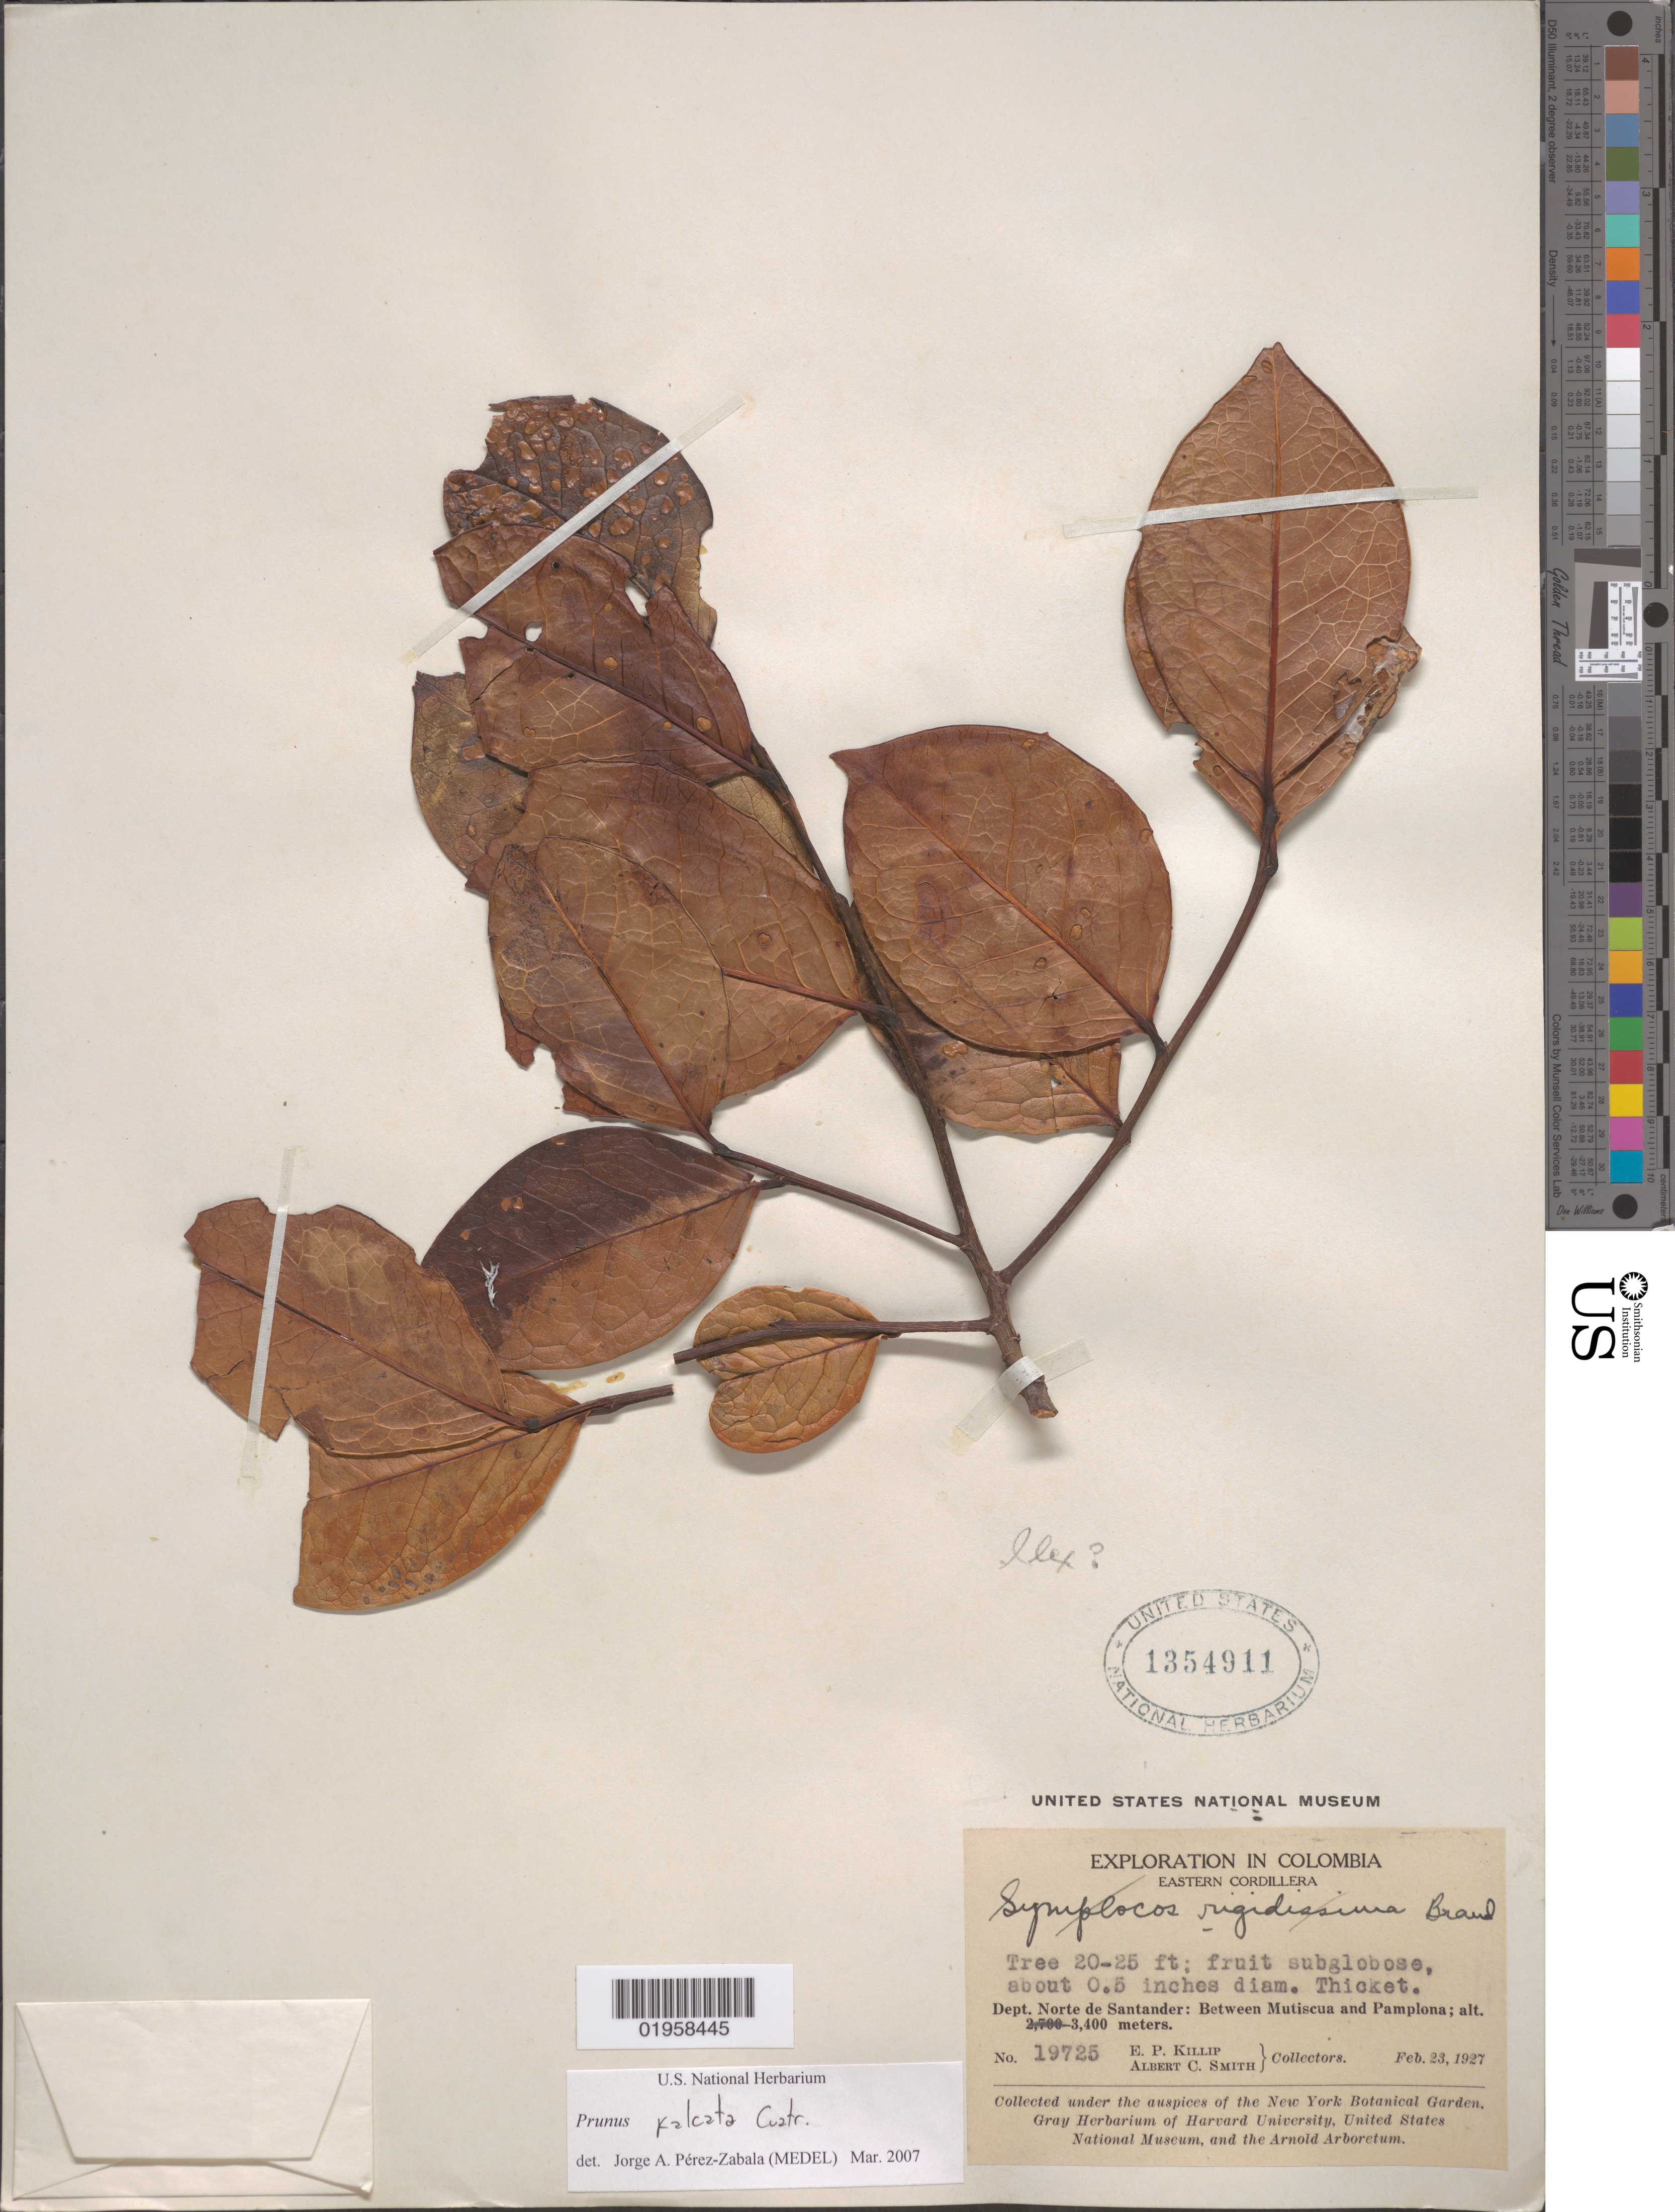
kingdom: Plantae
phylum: Tracheophyta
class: Magnoliopsida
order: Rosales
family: Rosaceae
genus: Prunus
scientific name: Prunus falcata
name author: Cuatrec.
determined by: Pérez, J. A.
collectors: E. P. Killip & A. C. Smith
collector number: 19725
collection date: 1927-02-23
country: Colombia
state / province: Norte de Santander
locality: Between Mutiscua and Pamplona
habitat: Thicket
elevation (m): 3400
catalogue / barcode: US 1354911